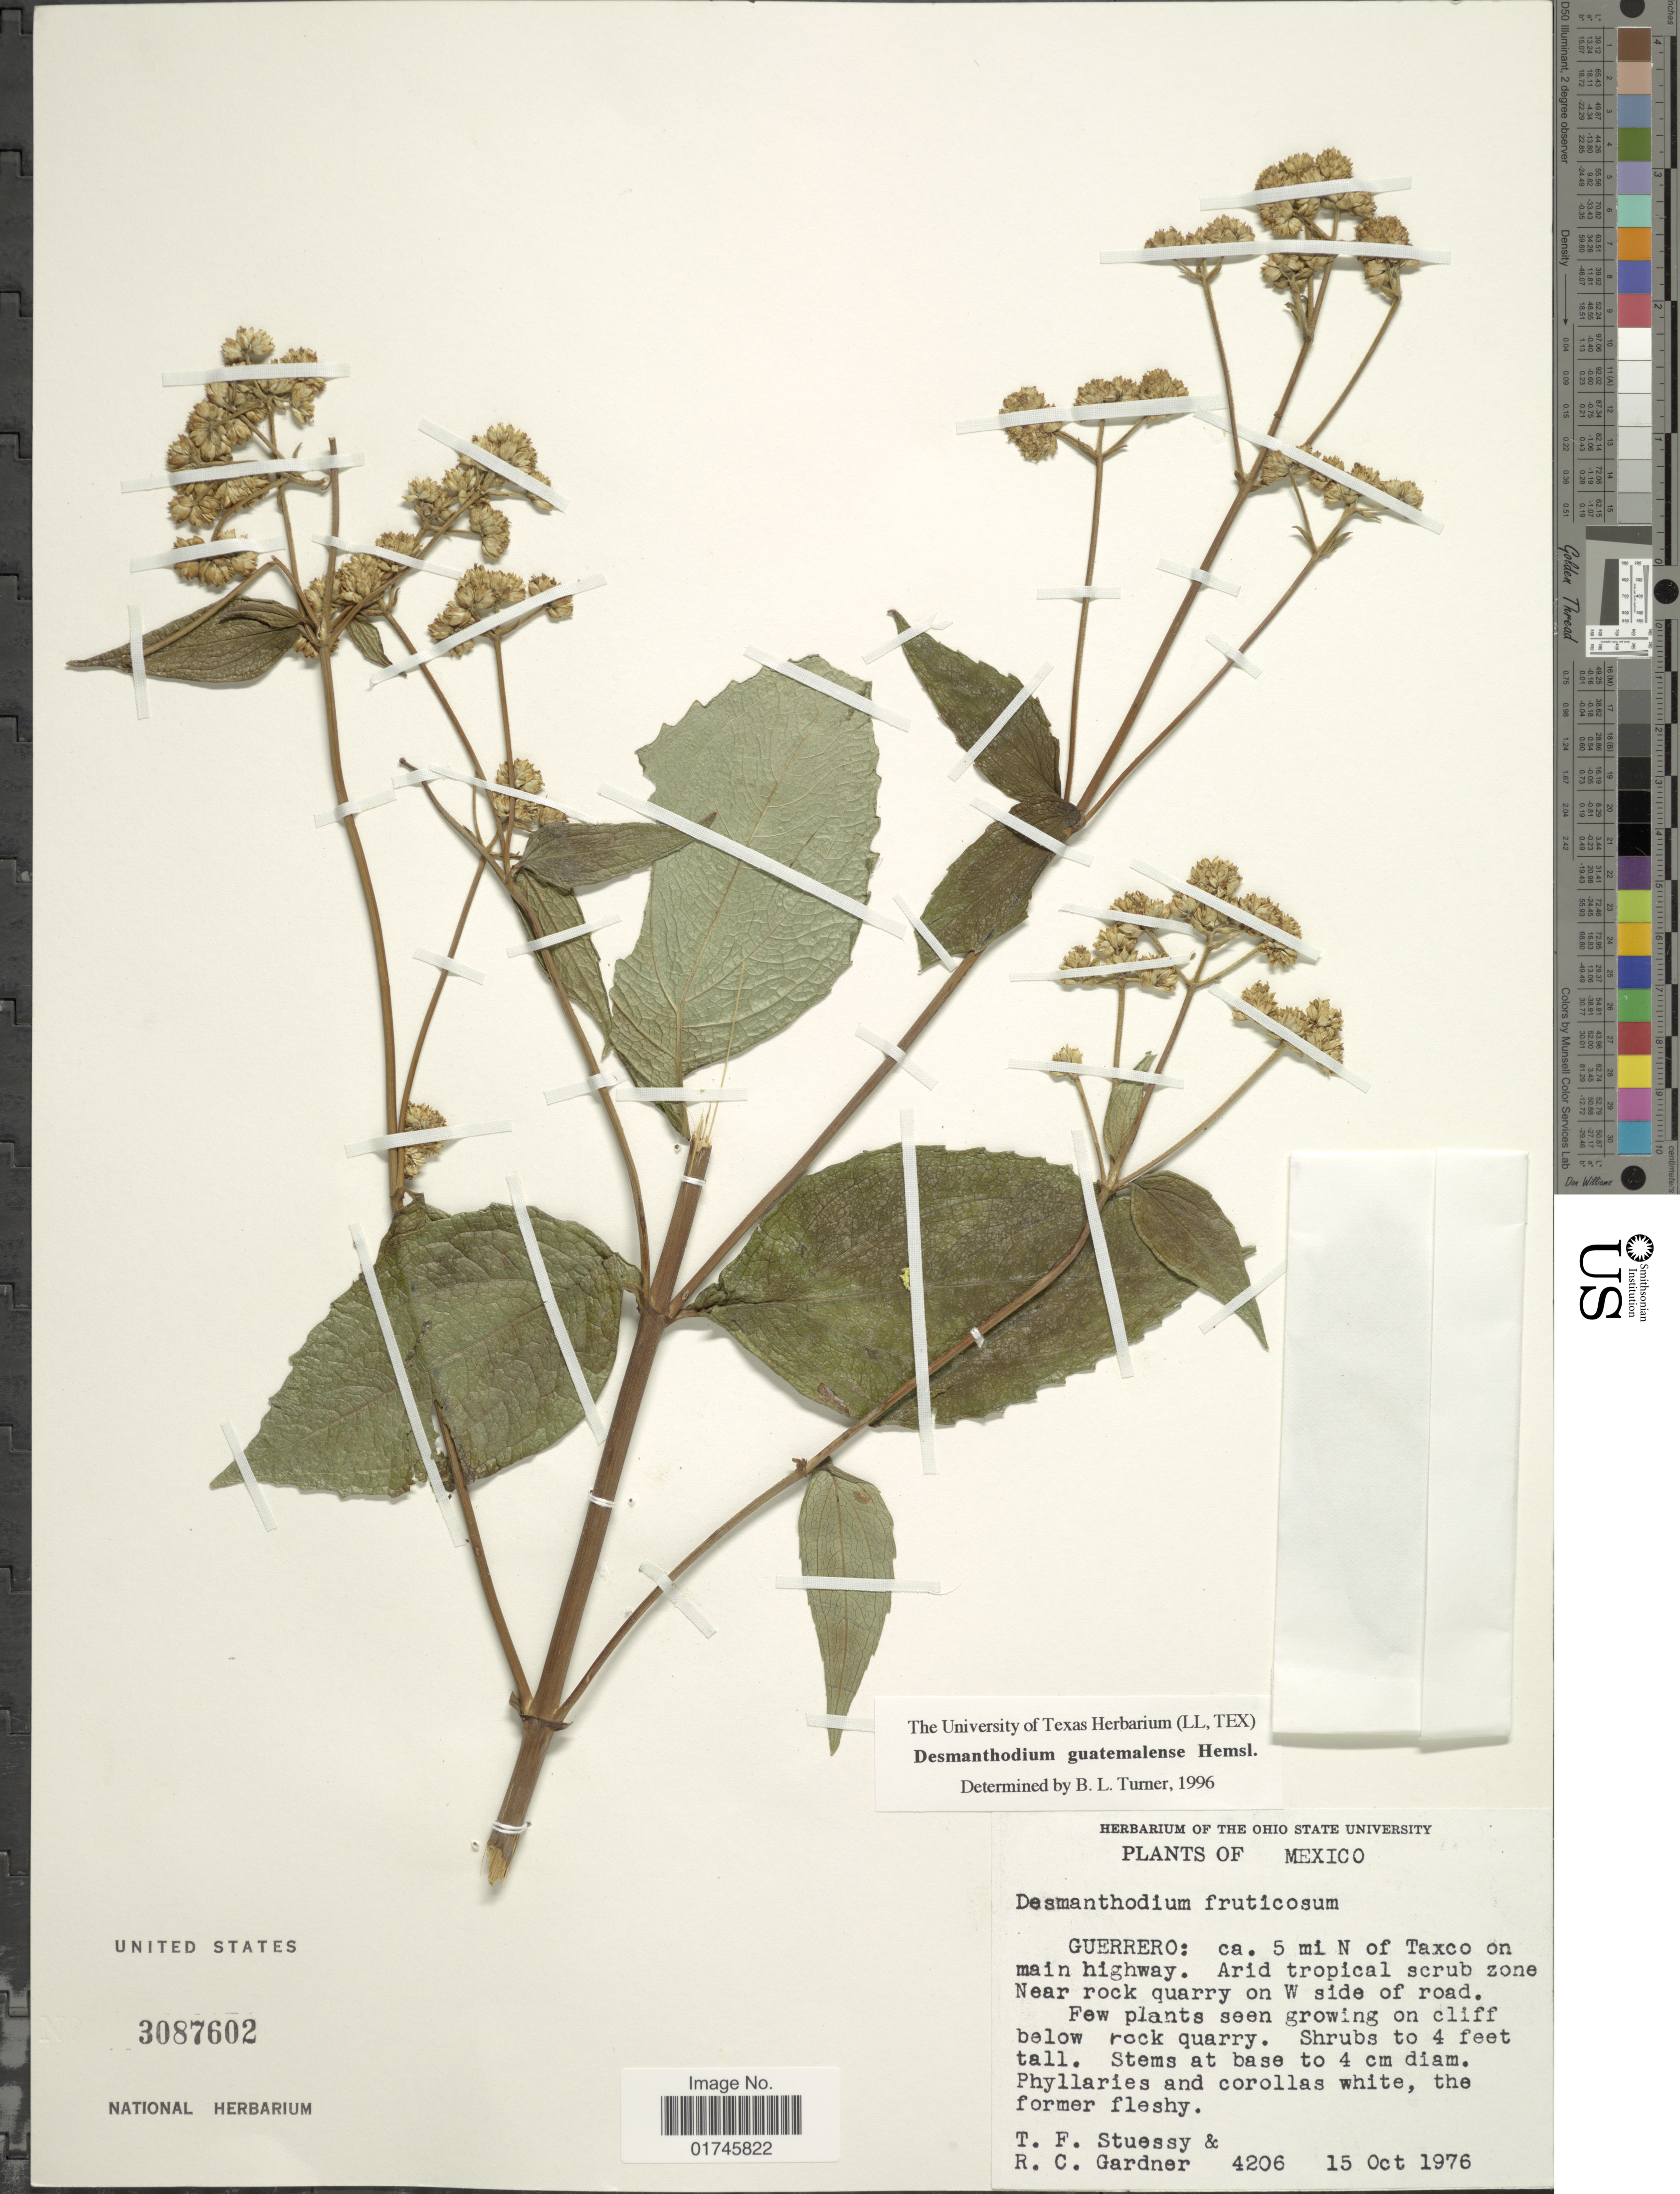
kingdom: Plantae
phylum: Tracheophyta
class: Magnoliopsida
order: Asterales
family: Asteraceae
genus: Desmanthodium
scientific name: Desmanthodium guatamalense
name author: Hemsl.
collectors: T. Stuessy & R. Garnder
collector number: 4206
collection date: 1976-10-15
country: Mexico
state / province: Guerrero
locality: Mexico. Guerrero: ca. 5 mi N of Taxco on main highway. Near rock quarry on W side of road.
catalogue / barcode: US 3087602